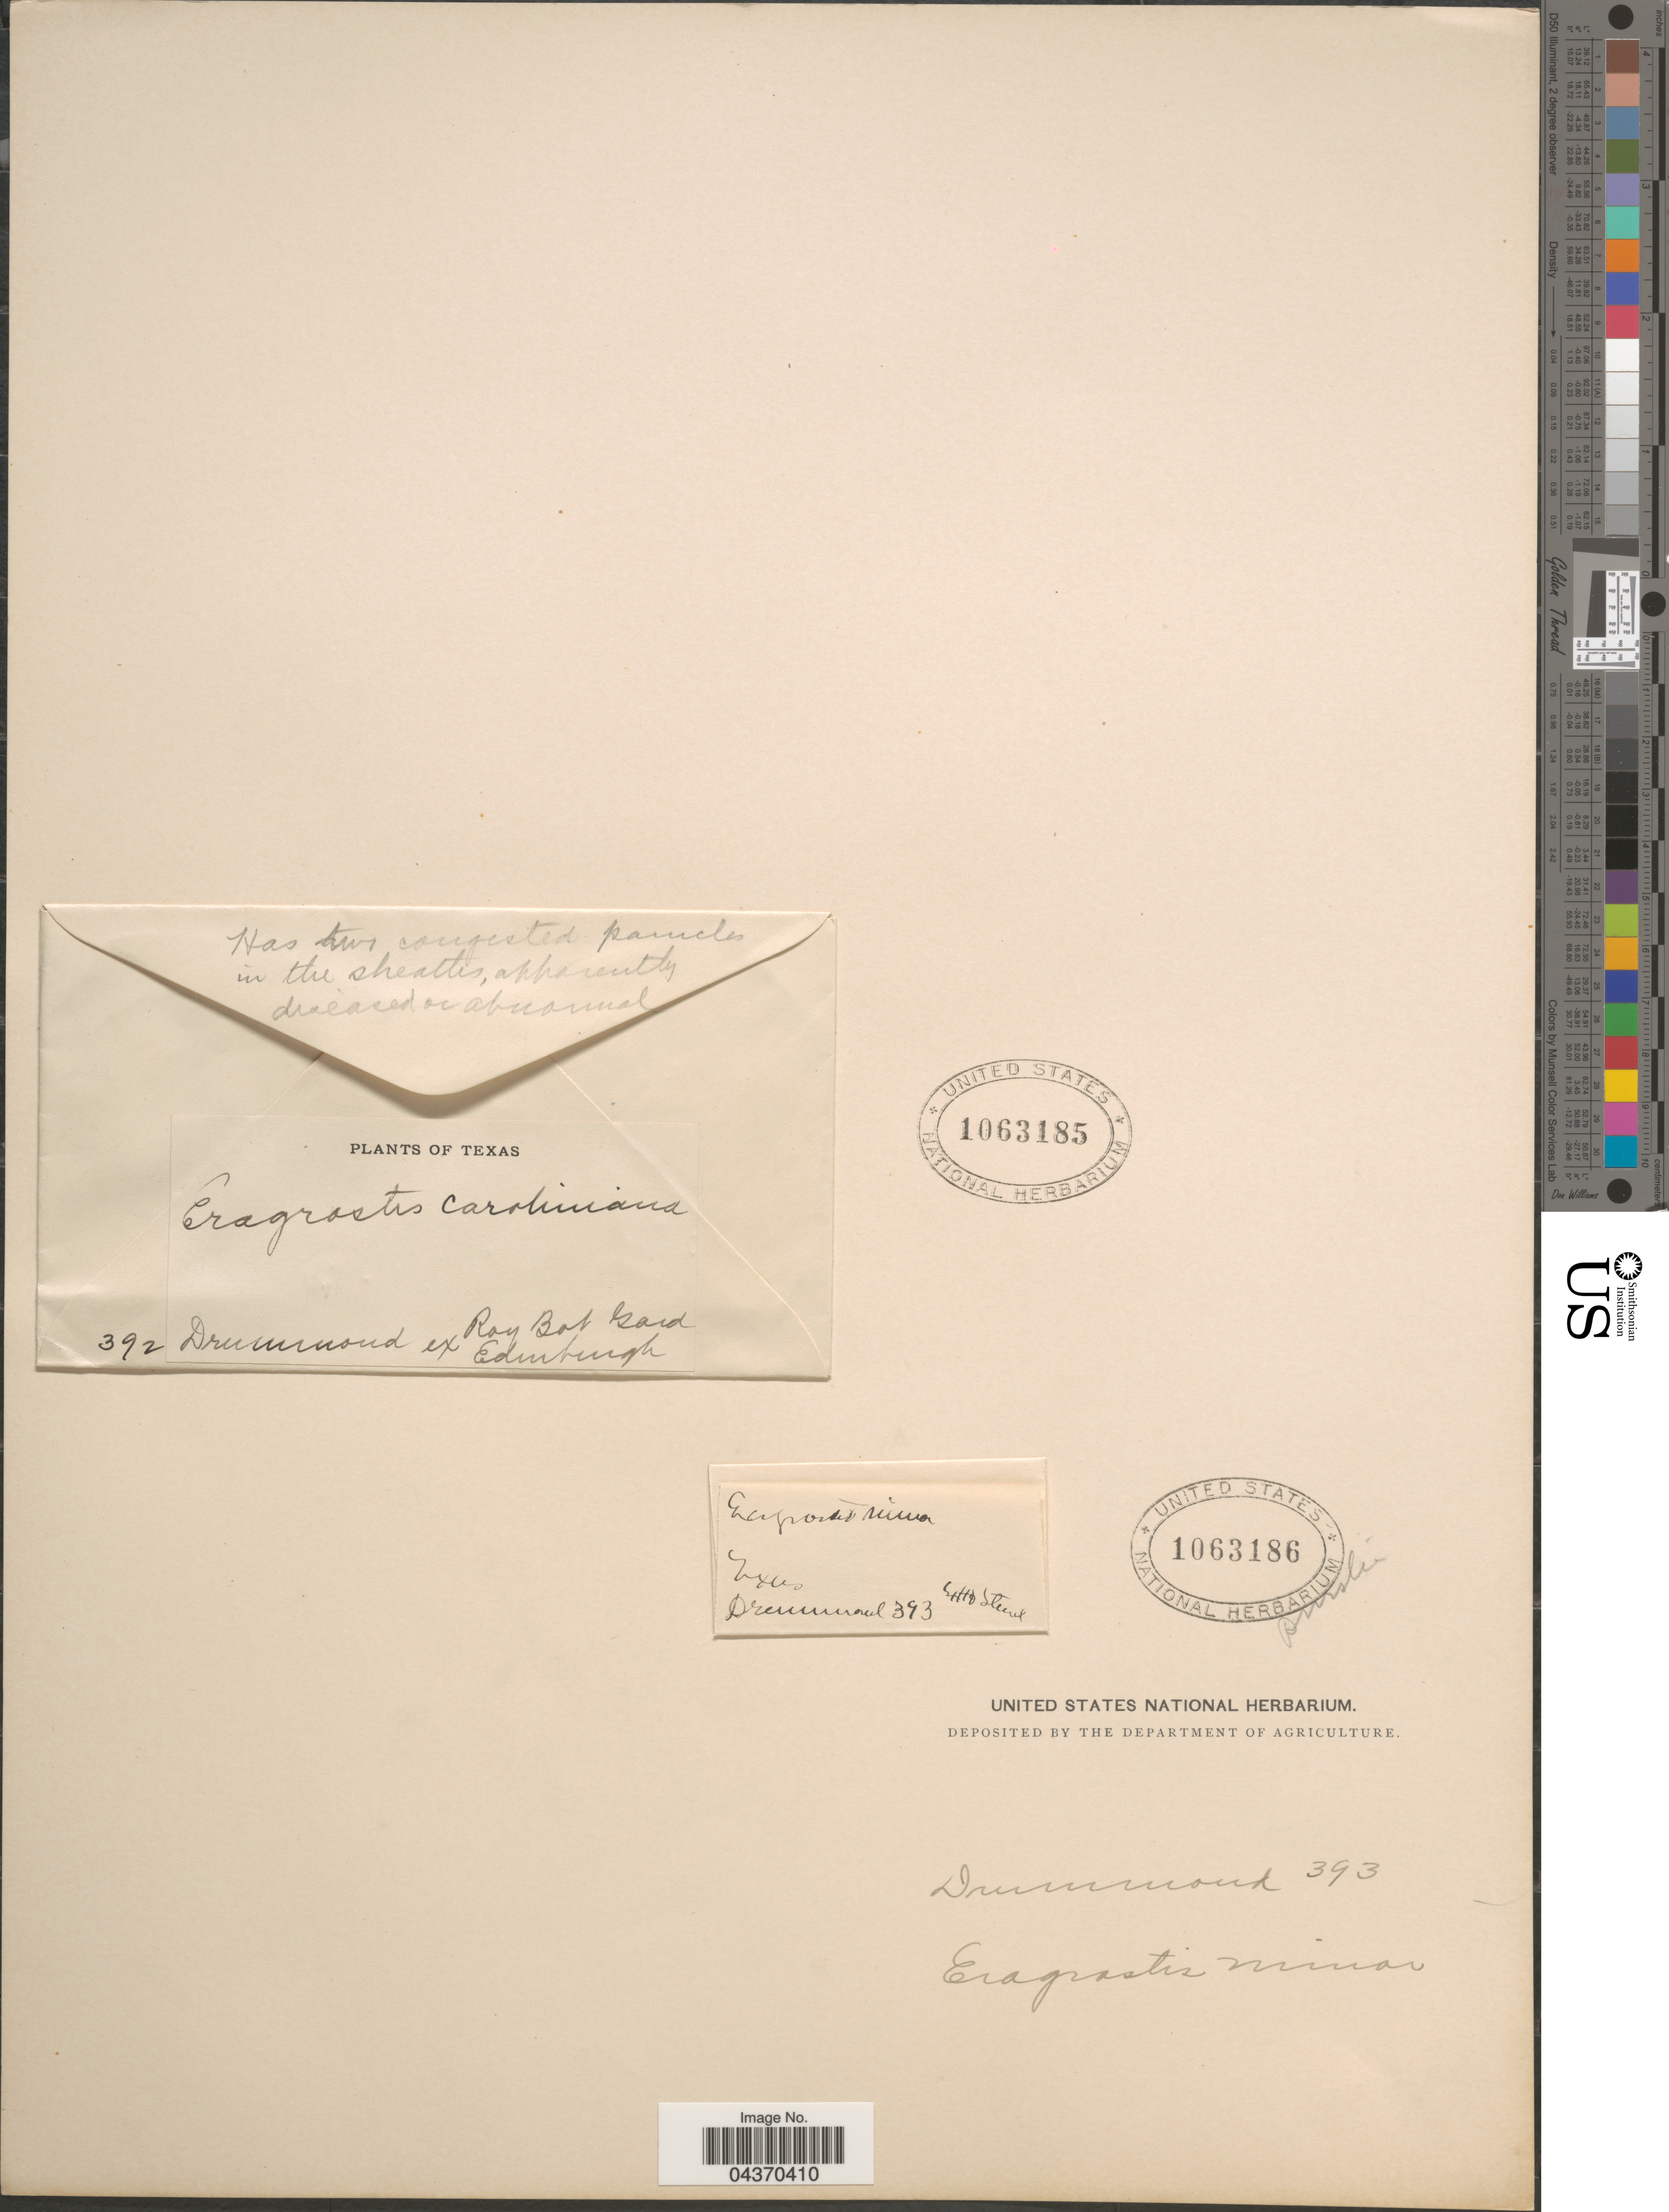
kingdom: Plantae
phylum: Tracheophyta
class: Liliopsida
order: Poales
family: Poaceae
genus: Eragrostis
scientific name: Eragrostis pectinacea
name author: (Michx.) Nees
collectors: -. Drummond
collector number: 392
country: United States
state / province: Texas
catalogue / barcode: US 1063185-2